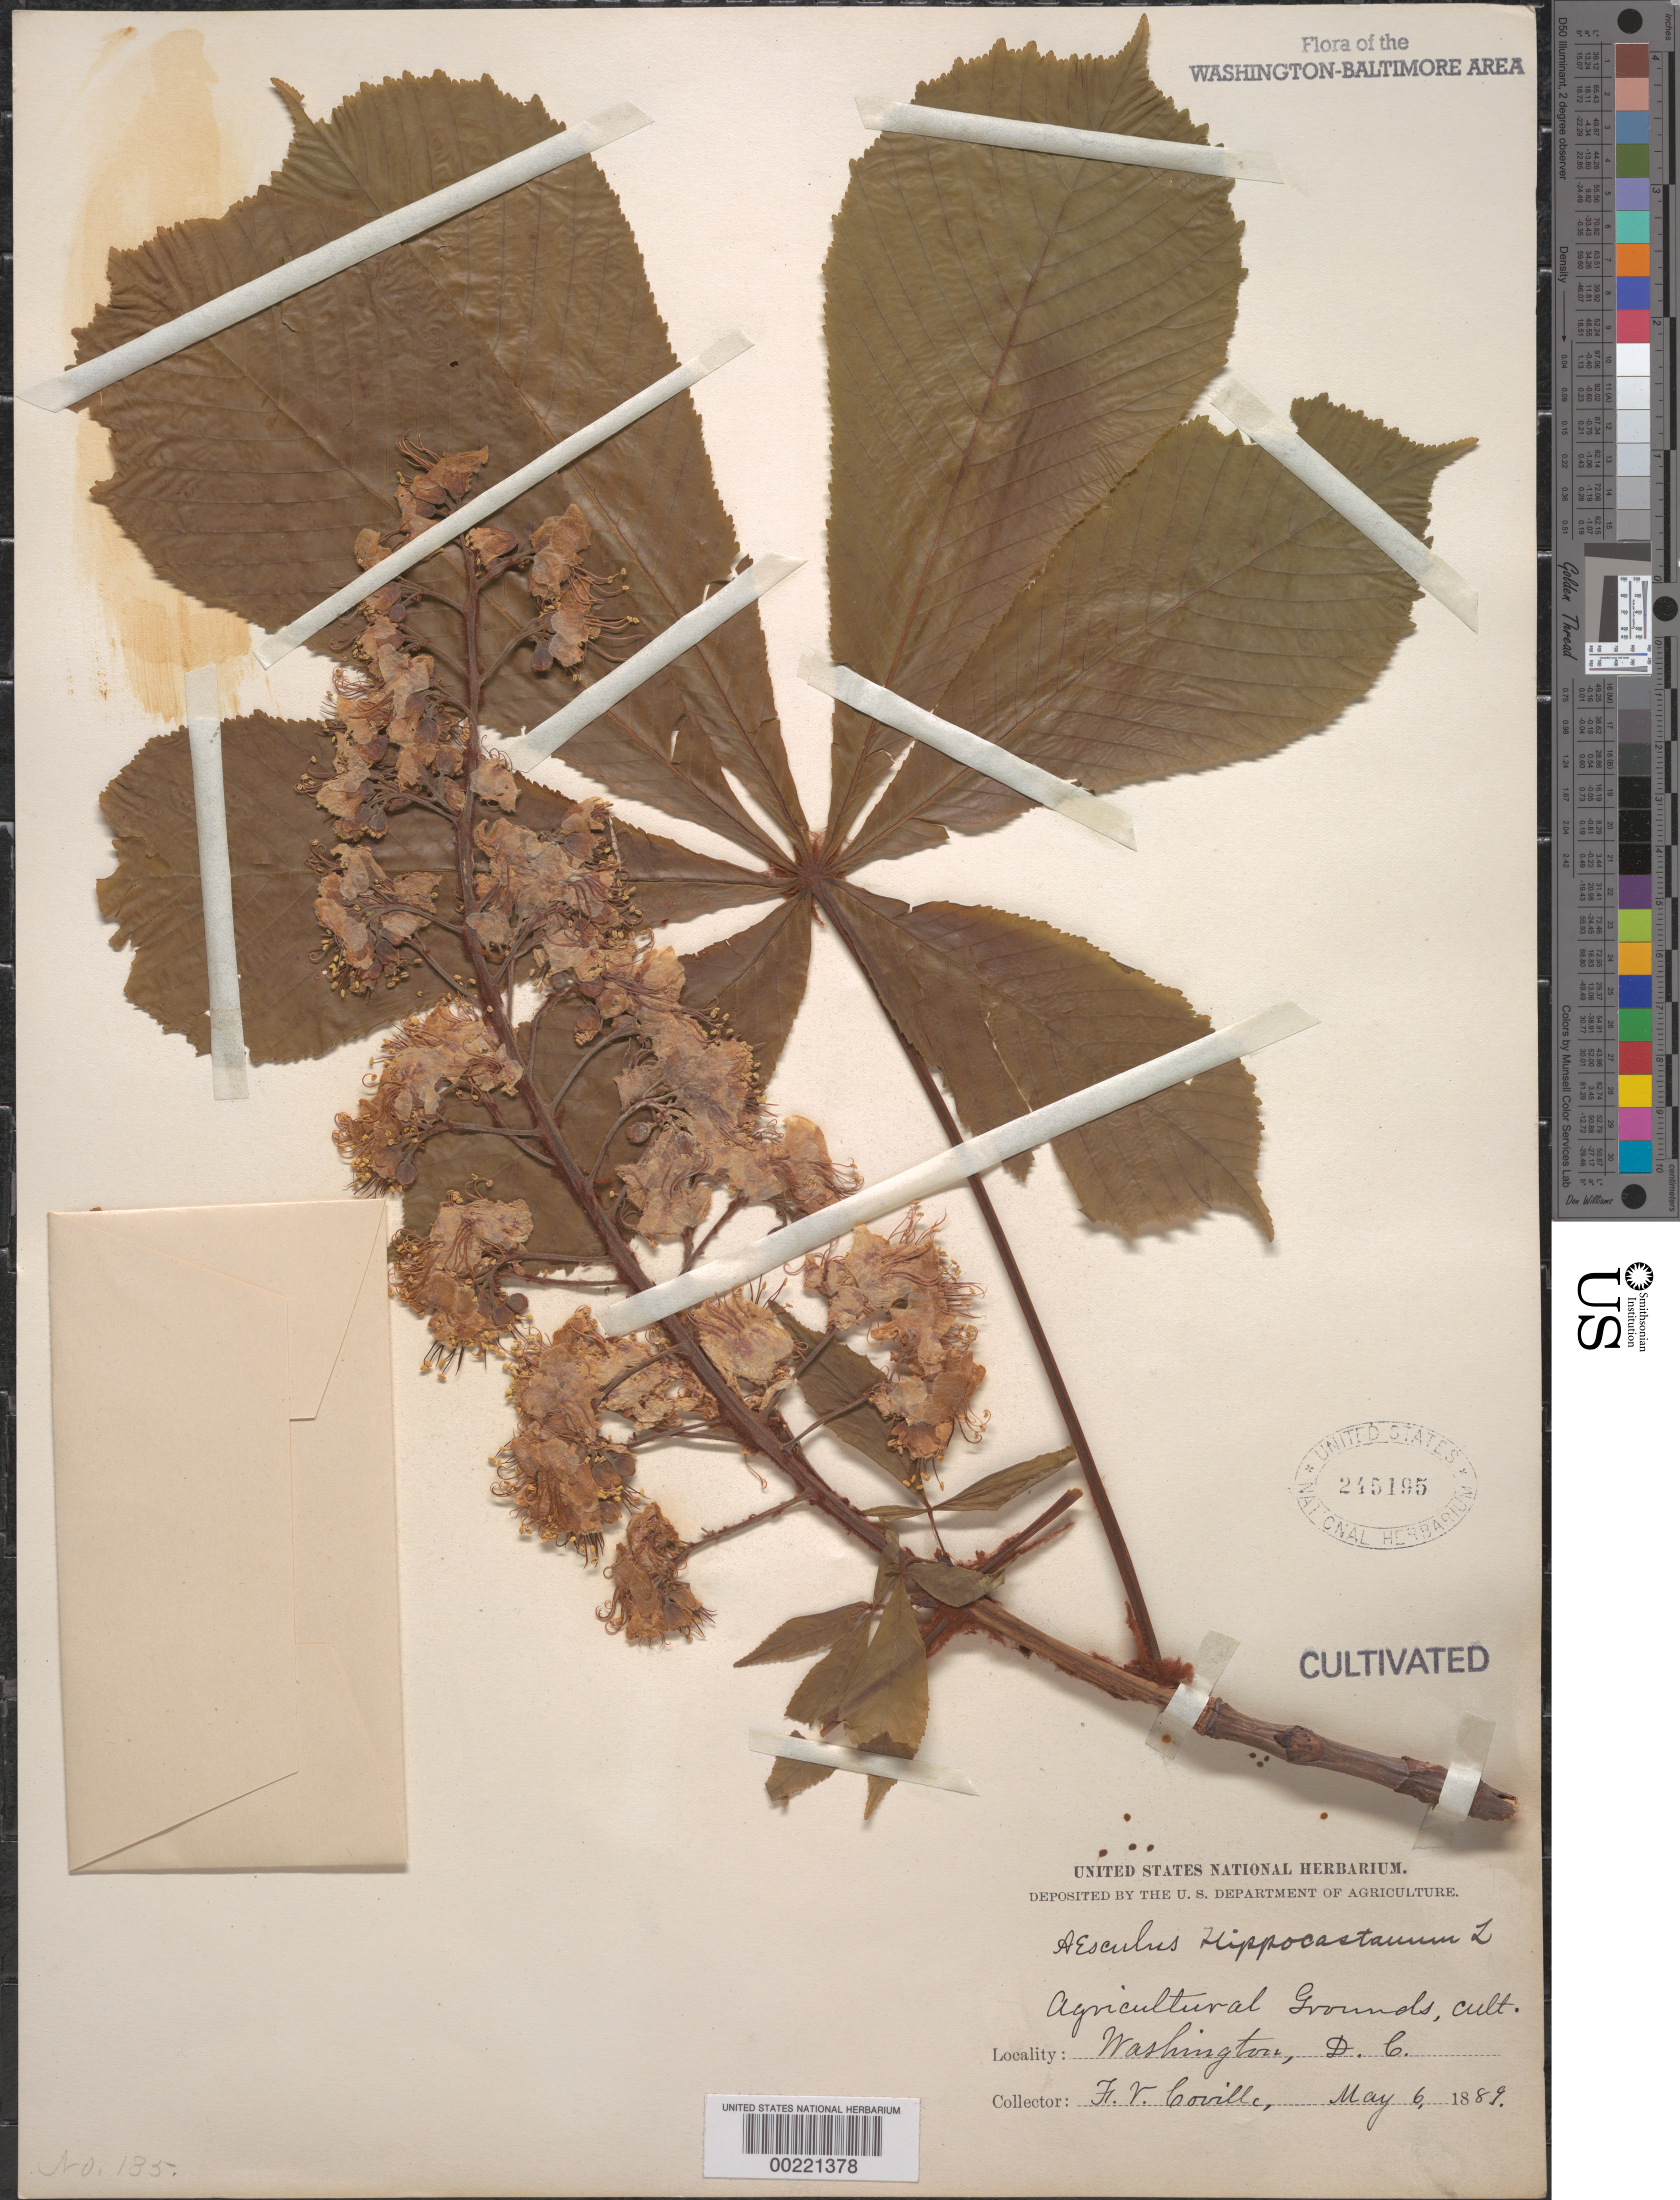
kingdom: Plantae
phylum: Tracheophyta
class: Magnoliopsida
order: Sapindales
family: Sapindaceae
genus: Aesculus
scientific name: Aesculus hippocastanum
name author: L.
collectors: F. V. Coville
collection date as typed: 06 May 1889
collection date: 1889-05-06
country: United States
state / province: District of Columbia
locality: Department of Agriculture grounds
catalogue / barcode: US 245195